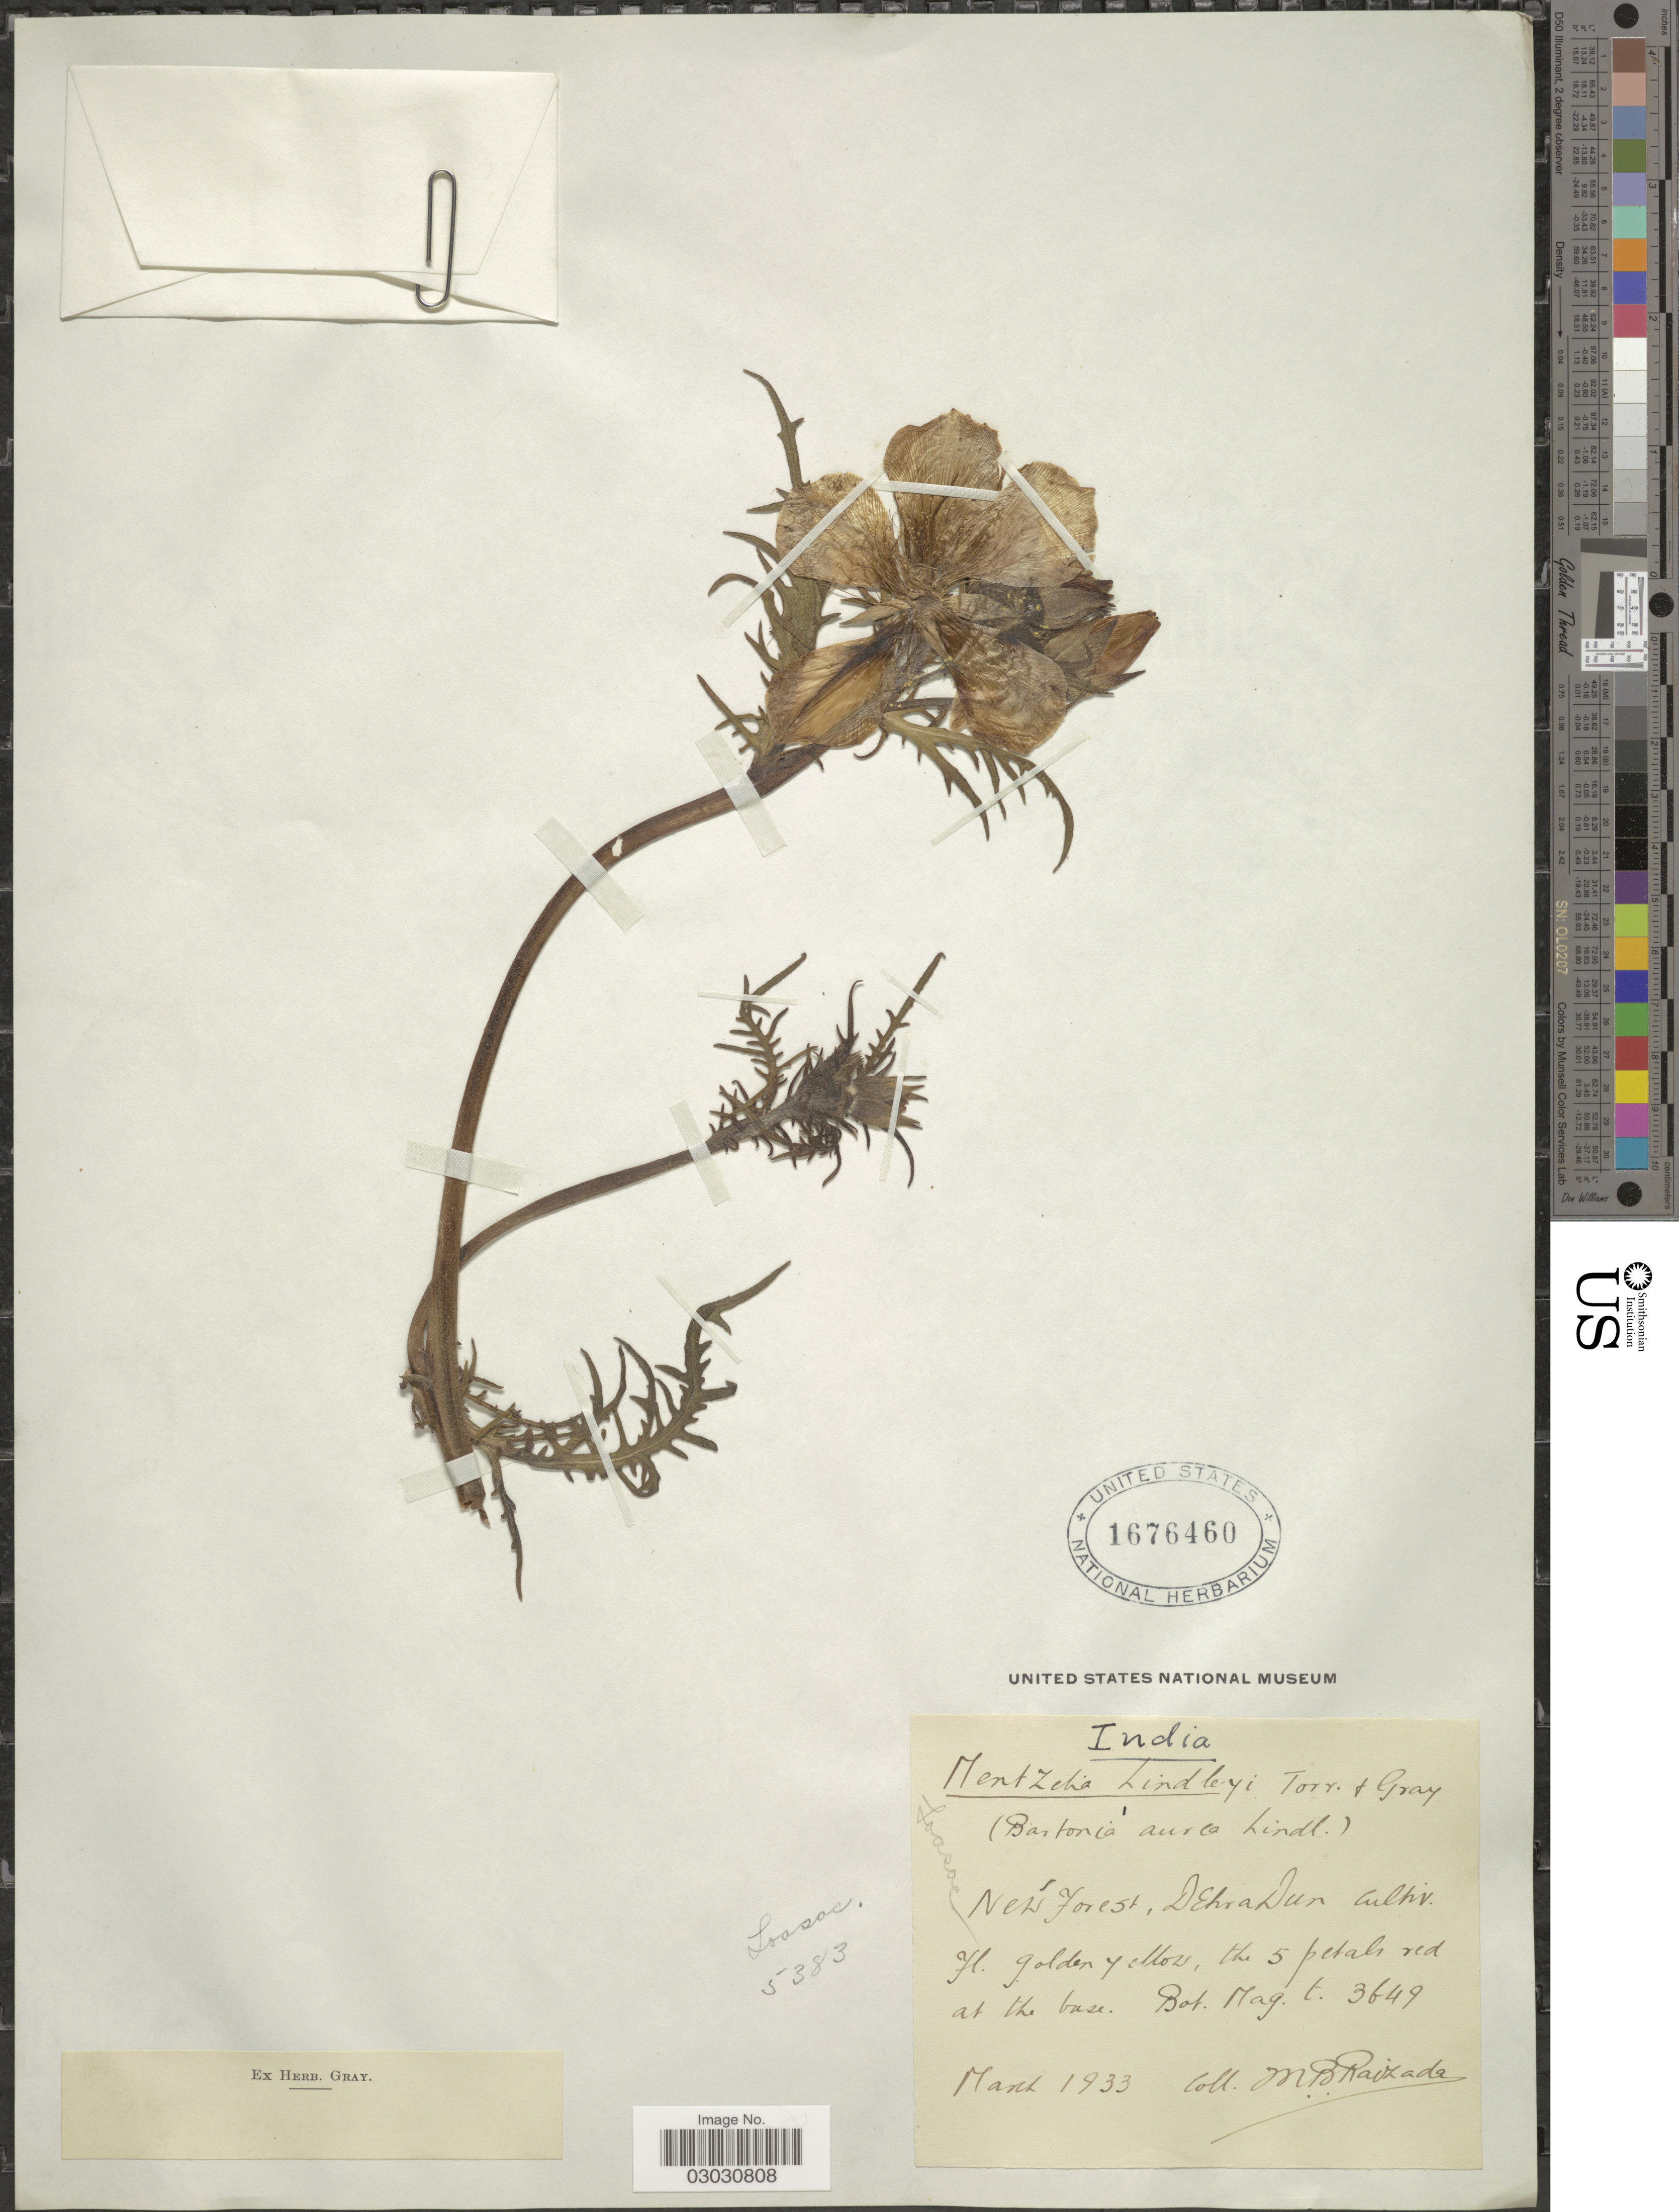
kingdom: Plantae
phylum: Tracheophyta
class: Magnoliopsida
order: Cornales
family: Loasaceae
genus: Mentzelia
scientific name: Mentzelia sp.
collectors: M. Raizada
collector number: Bot.Mag.t.3649?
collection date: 1933-03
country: India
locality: New Forest, Dehra Dun.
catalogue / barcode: US 1676460